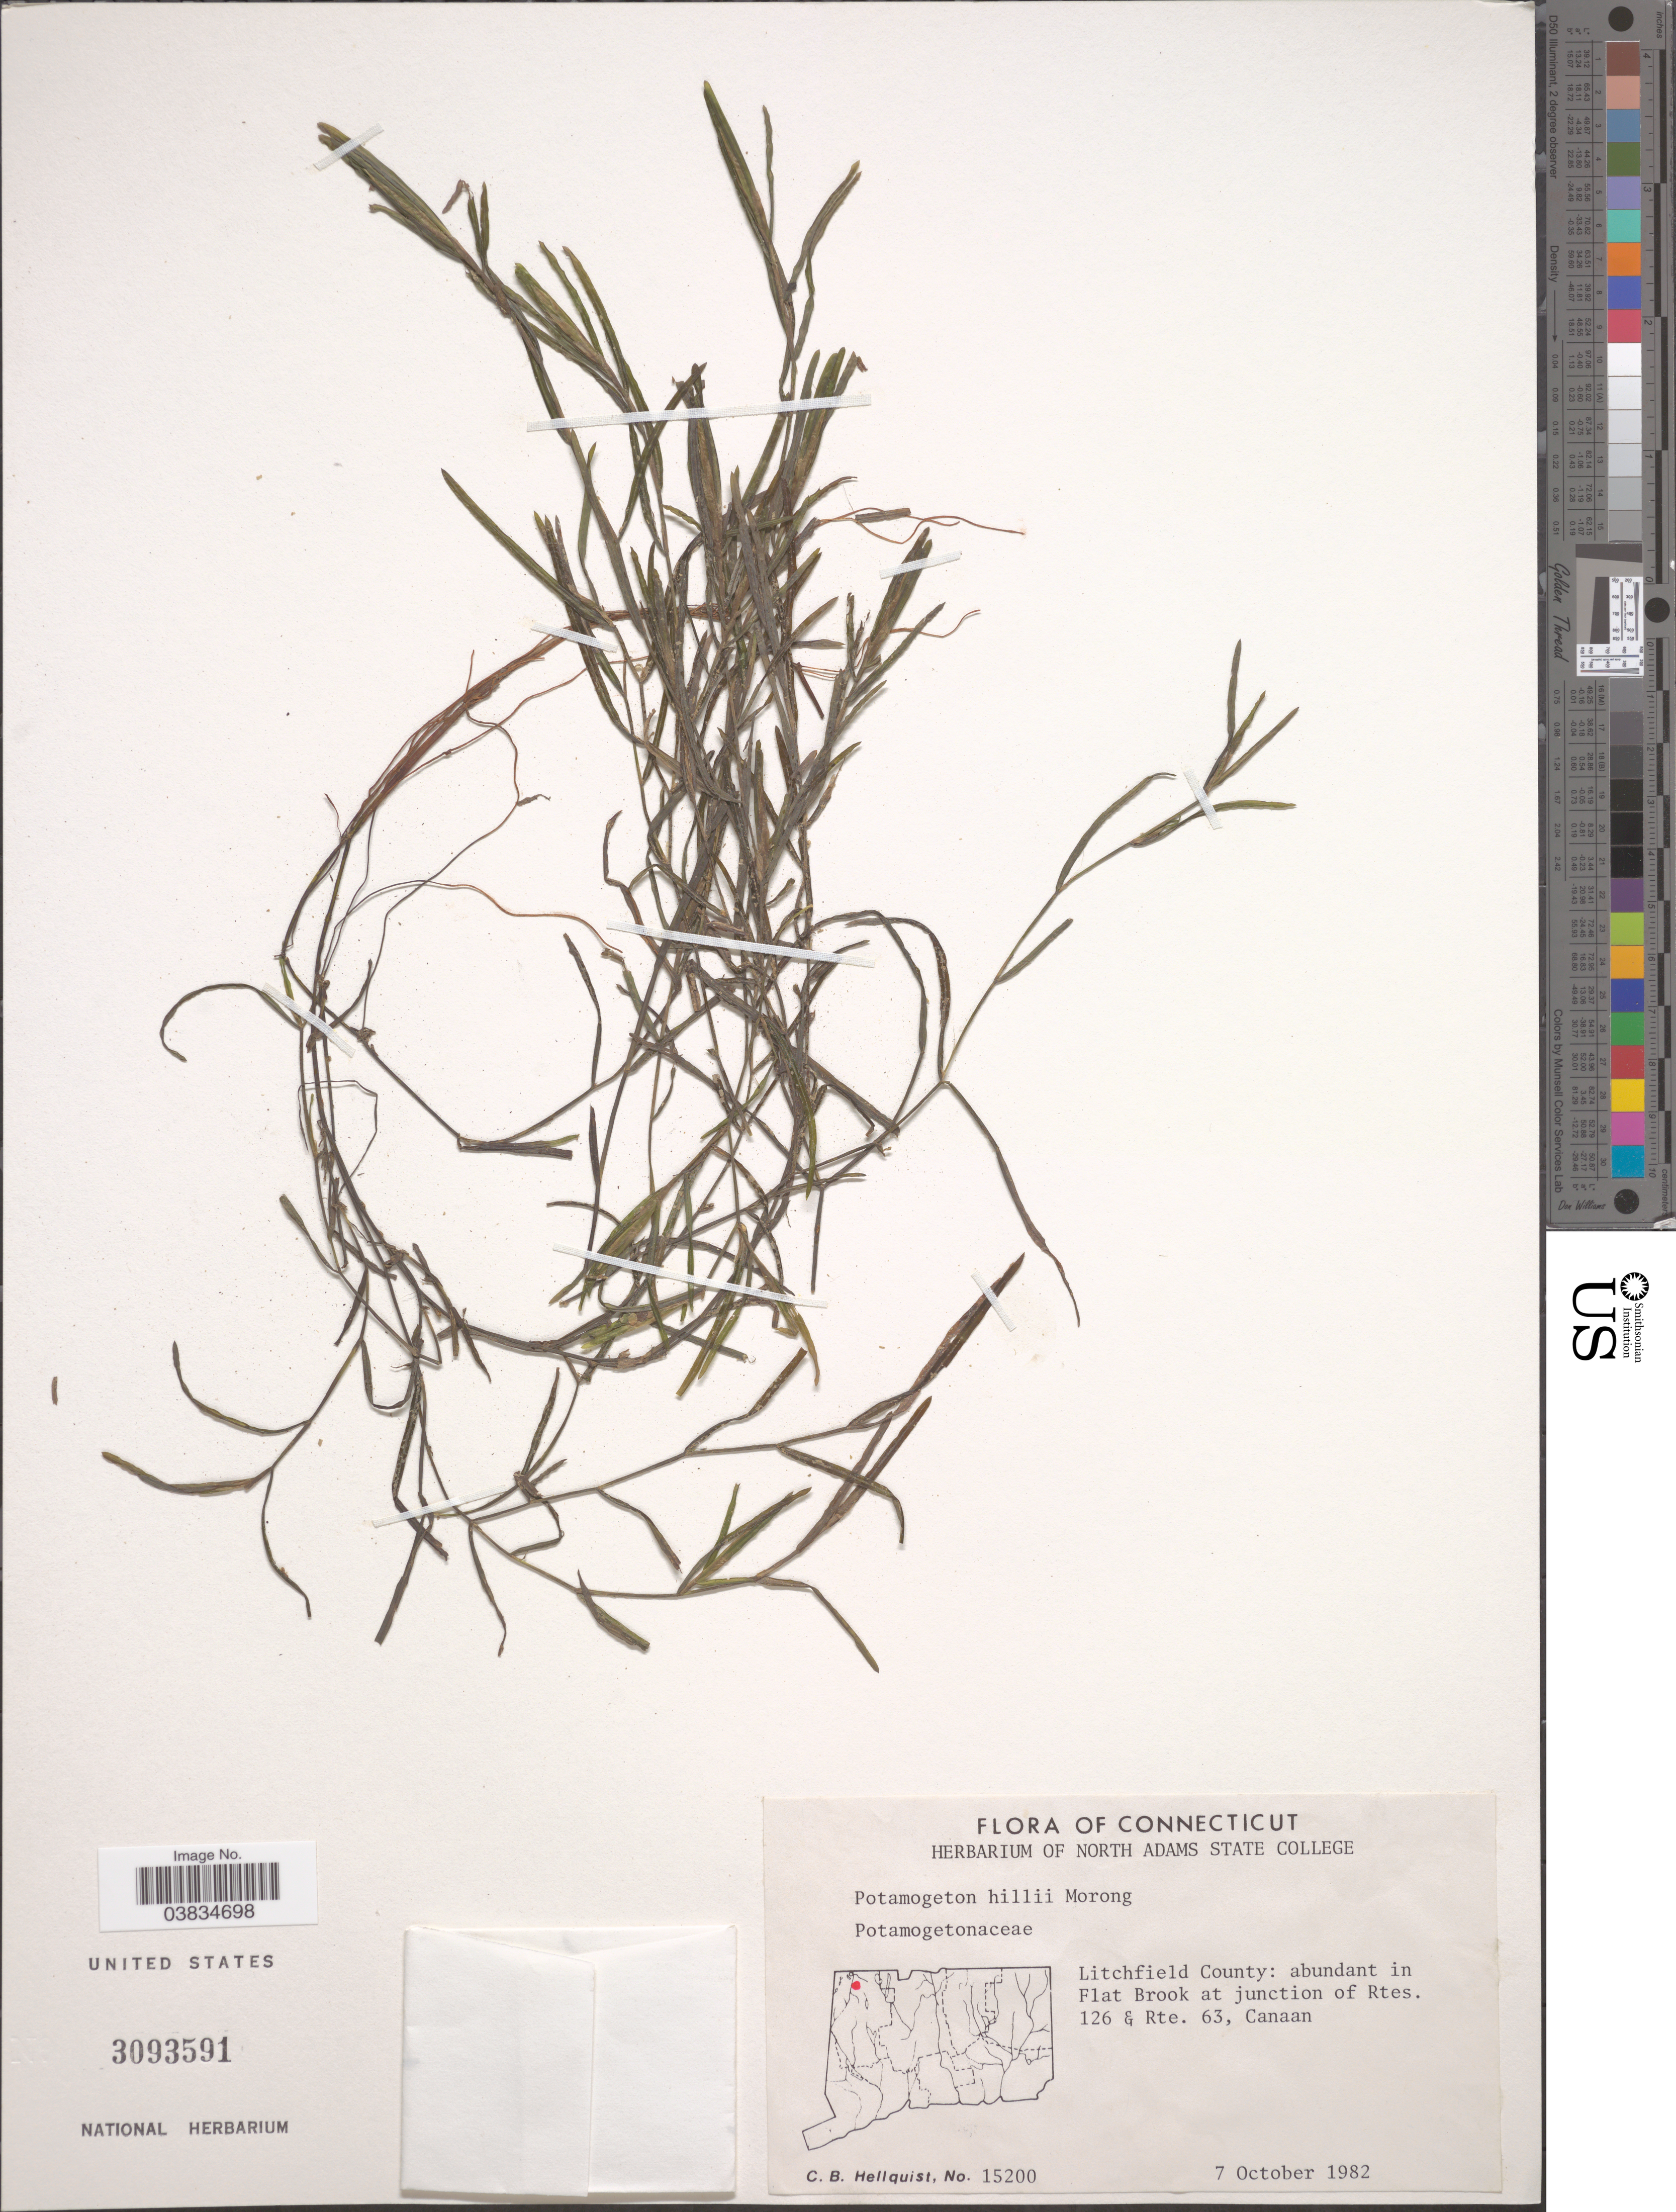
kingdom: Plantae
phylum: Tracheophyta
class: Liliopsida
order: Alismatales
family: Potamogetonaceae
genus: Potamogeton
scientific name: Potamogeton hillii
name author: Morong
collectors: C. Hellquist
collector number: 15200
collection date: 1982-10-07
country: United States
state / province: Connecticut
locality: Litchfield County: abundant in Flat Brook at junction of Rtes. 126 & Rte. 63, Canaan.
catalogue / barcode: US 3093591